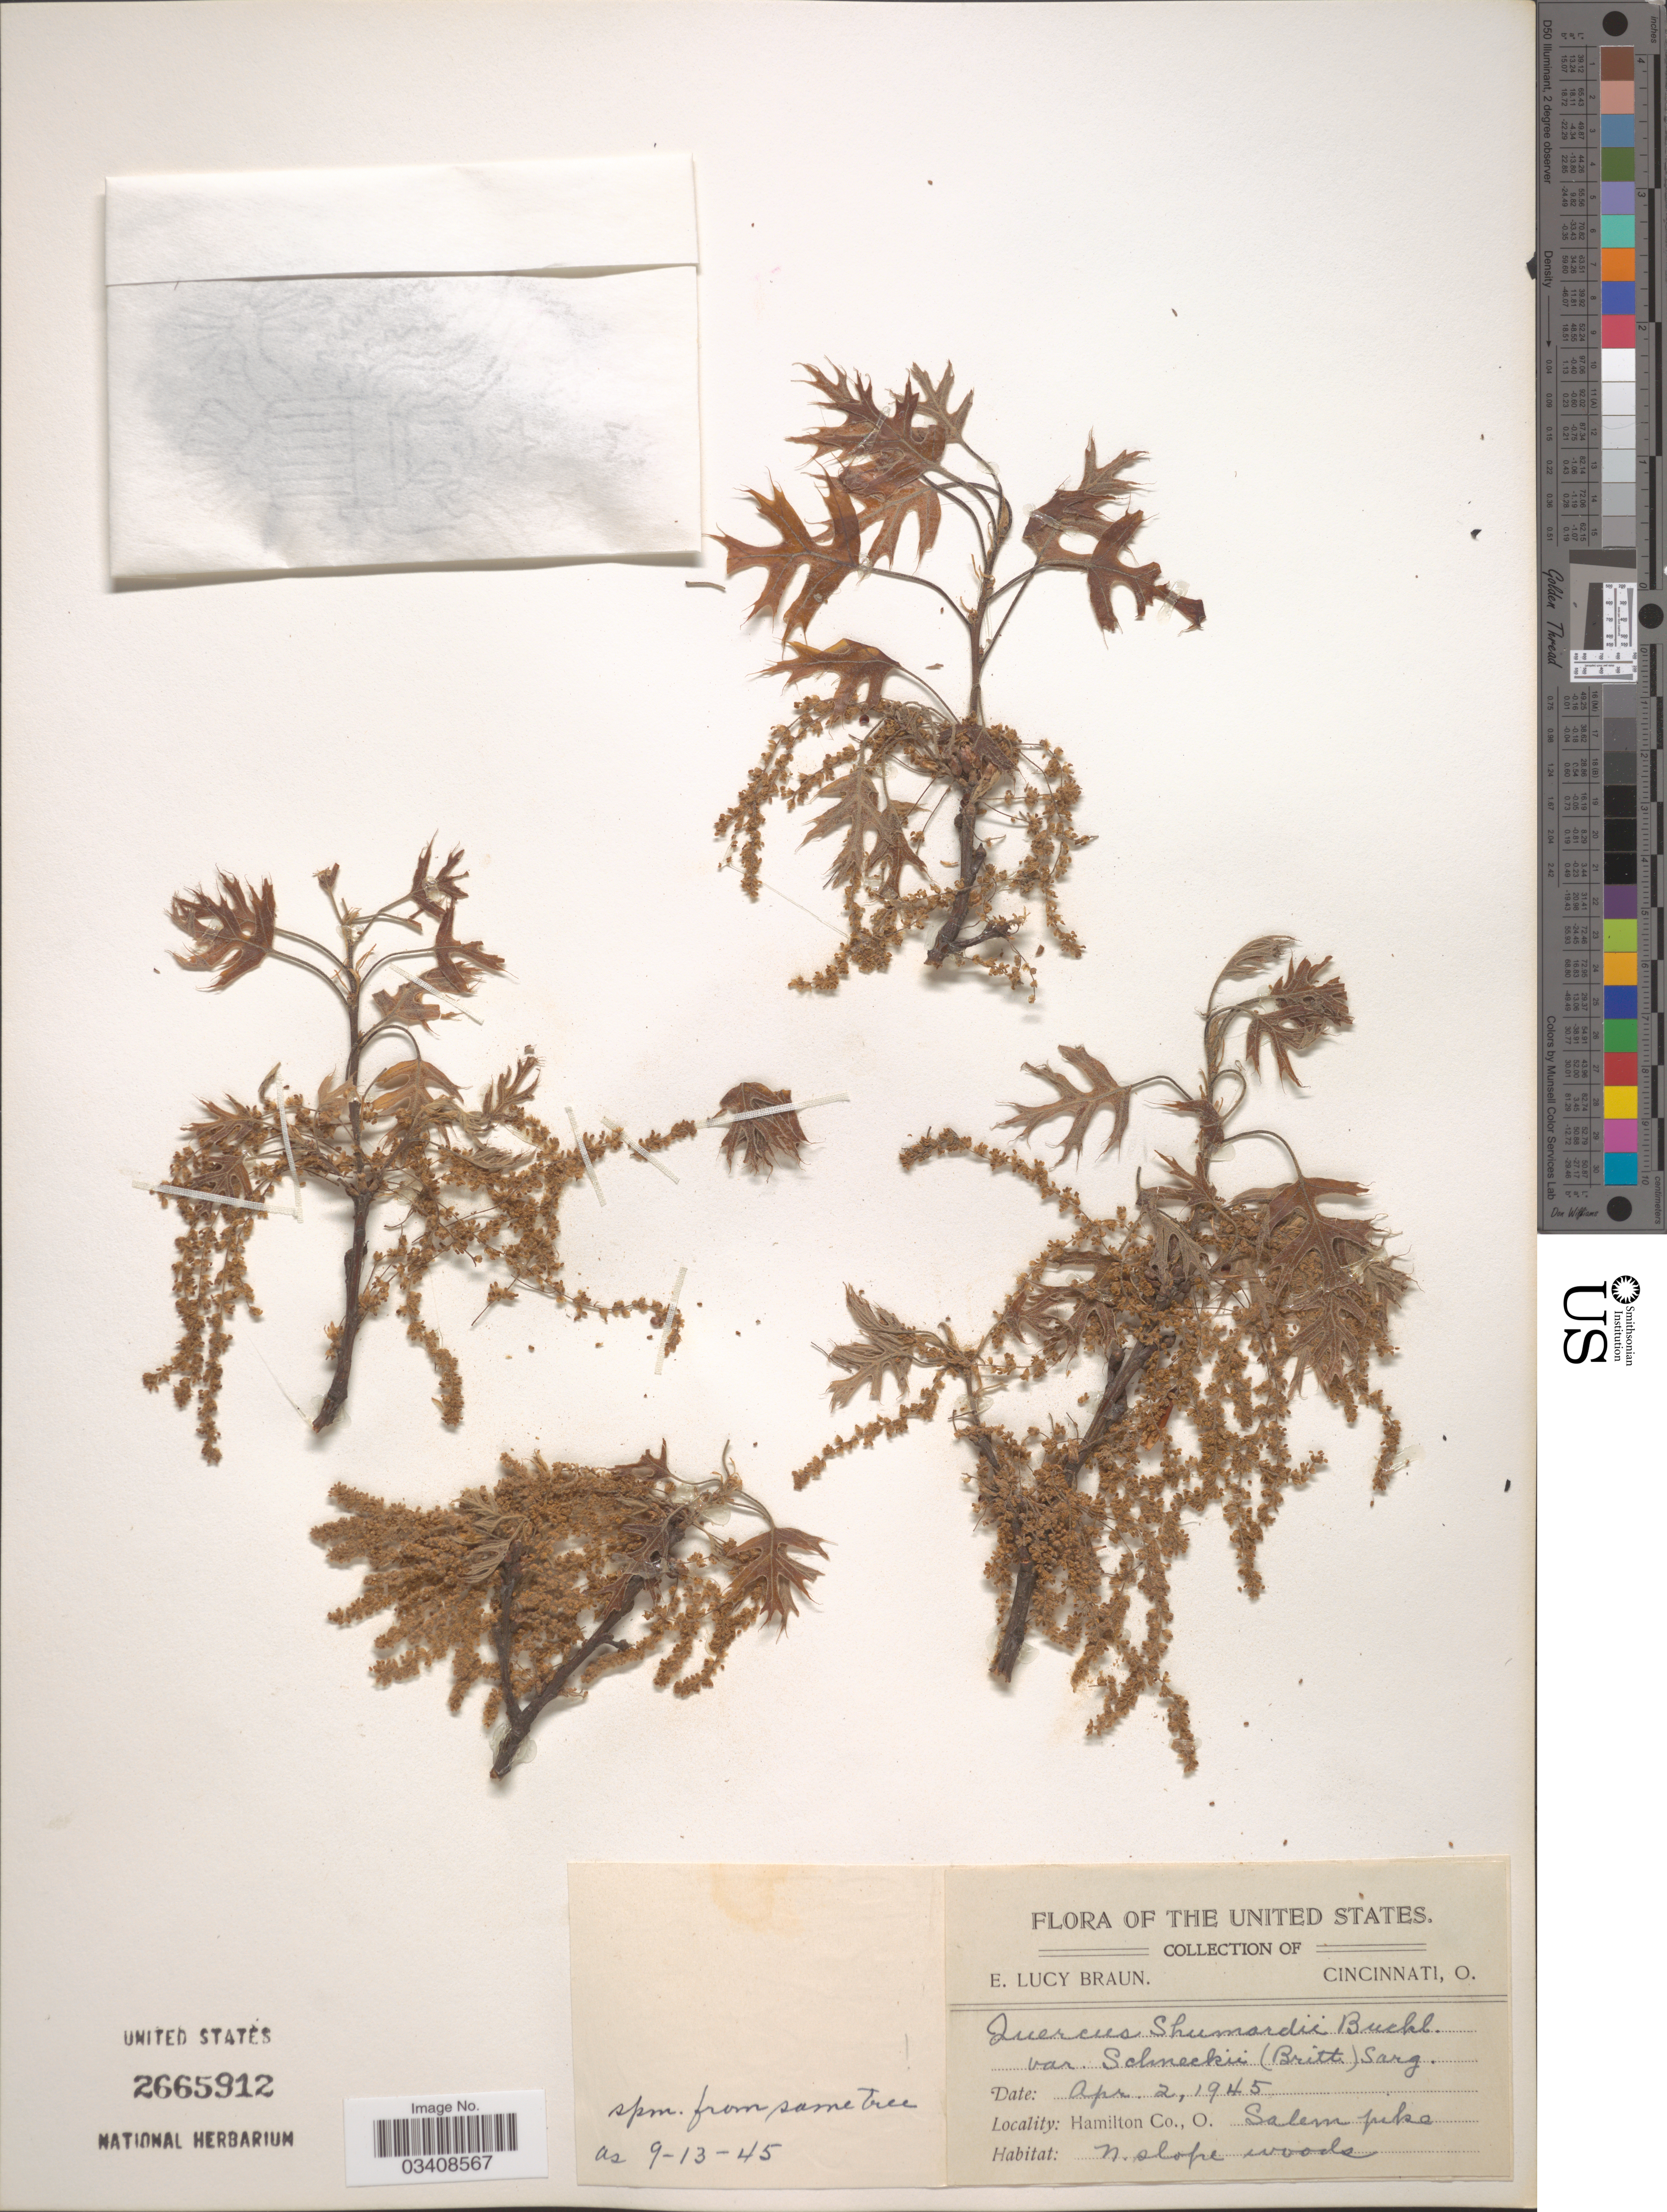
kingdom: Plantae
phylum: Tracheophyta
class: Magnoliopsida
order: Fagales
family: Fagaceae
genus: Quercus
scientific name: Quercus shumardii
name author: Buckley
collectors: E. L. Braun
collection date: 1945-04-02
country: United States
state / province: Ohio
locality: Hamilton Co. Salem pike. N. slope woods.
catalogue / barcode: US 2665912